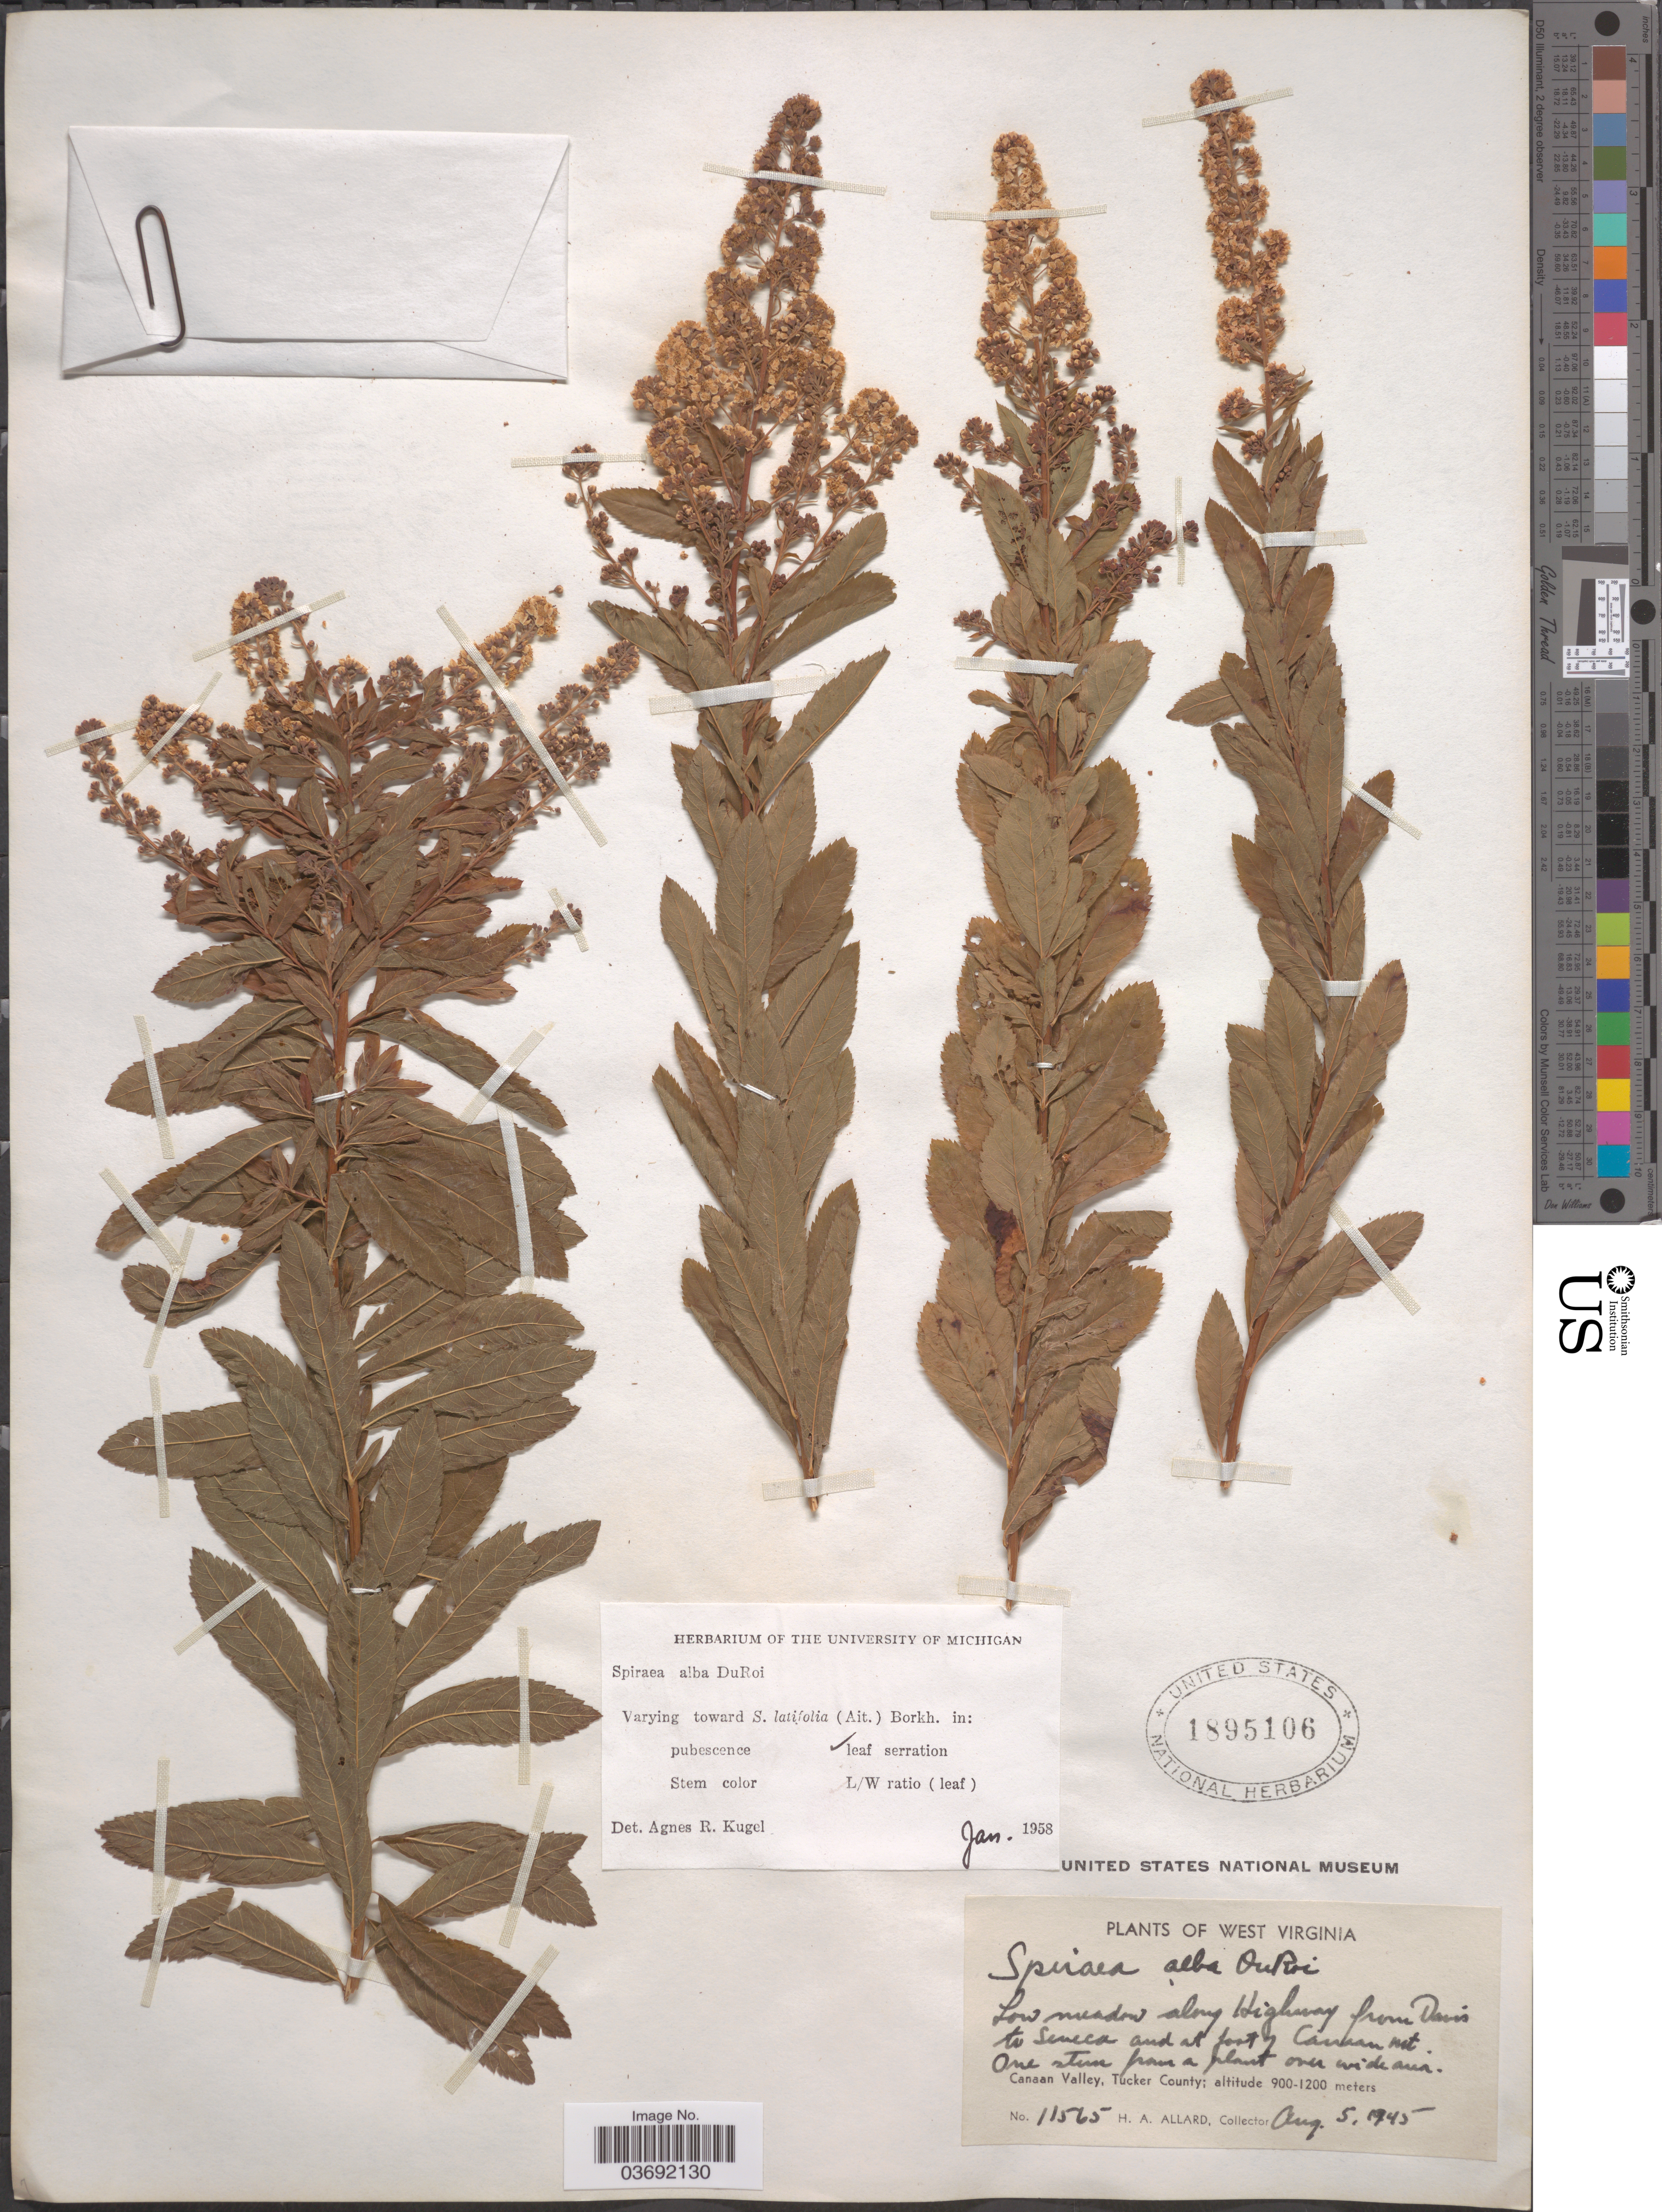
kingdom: Plantae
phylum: Tracheophyta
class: Magnoliopsida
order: Rosales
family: Rosaceae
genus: Spiraea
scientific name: Spiraea alba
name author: Du Roi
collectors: H. A. Allard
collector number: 11565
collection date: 1945-08-05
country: United States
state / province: West Virginia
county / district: Tucker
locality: Along Highway from Davis to Seneca and at foot of Canaan Mt. Canaan Valley, Tucker County.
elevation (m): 900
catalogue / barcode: US 1895106